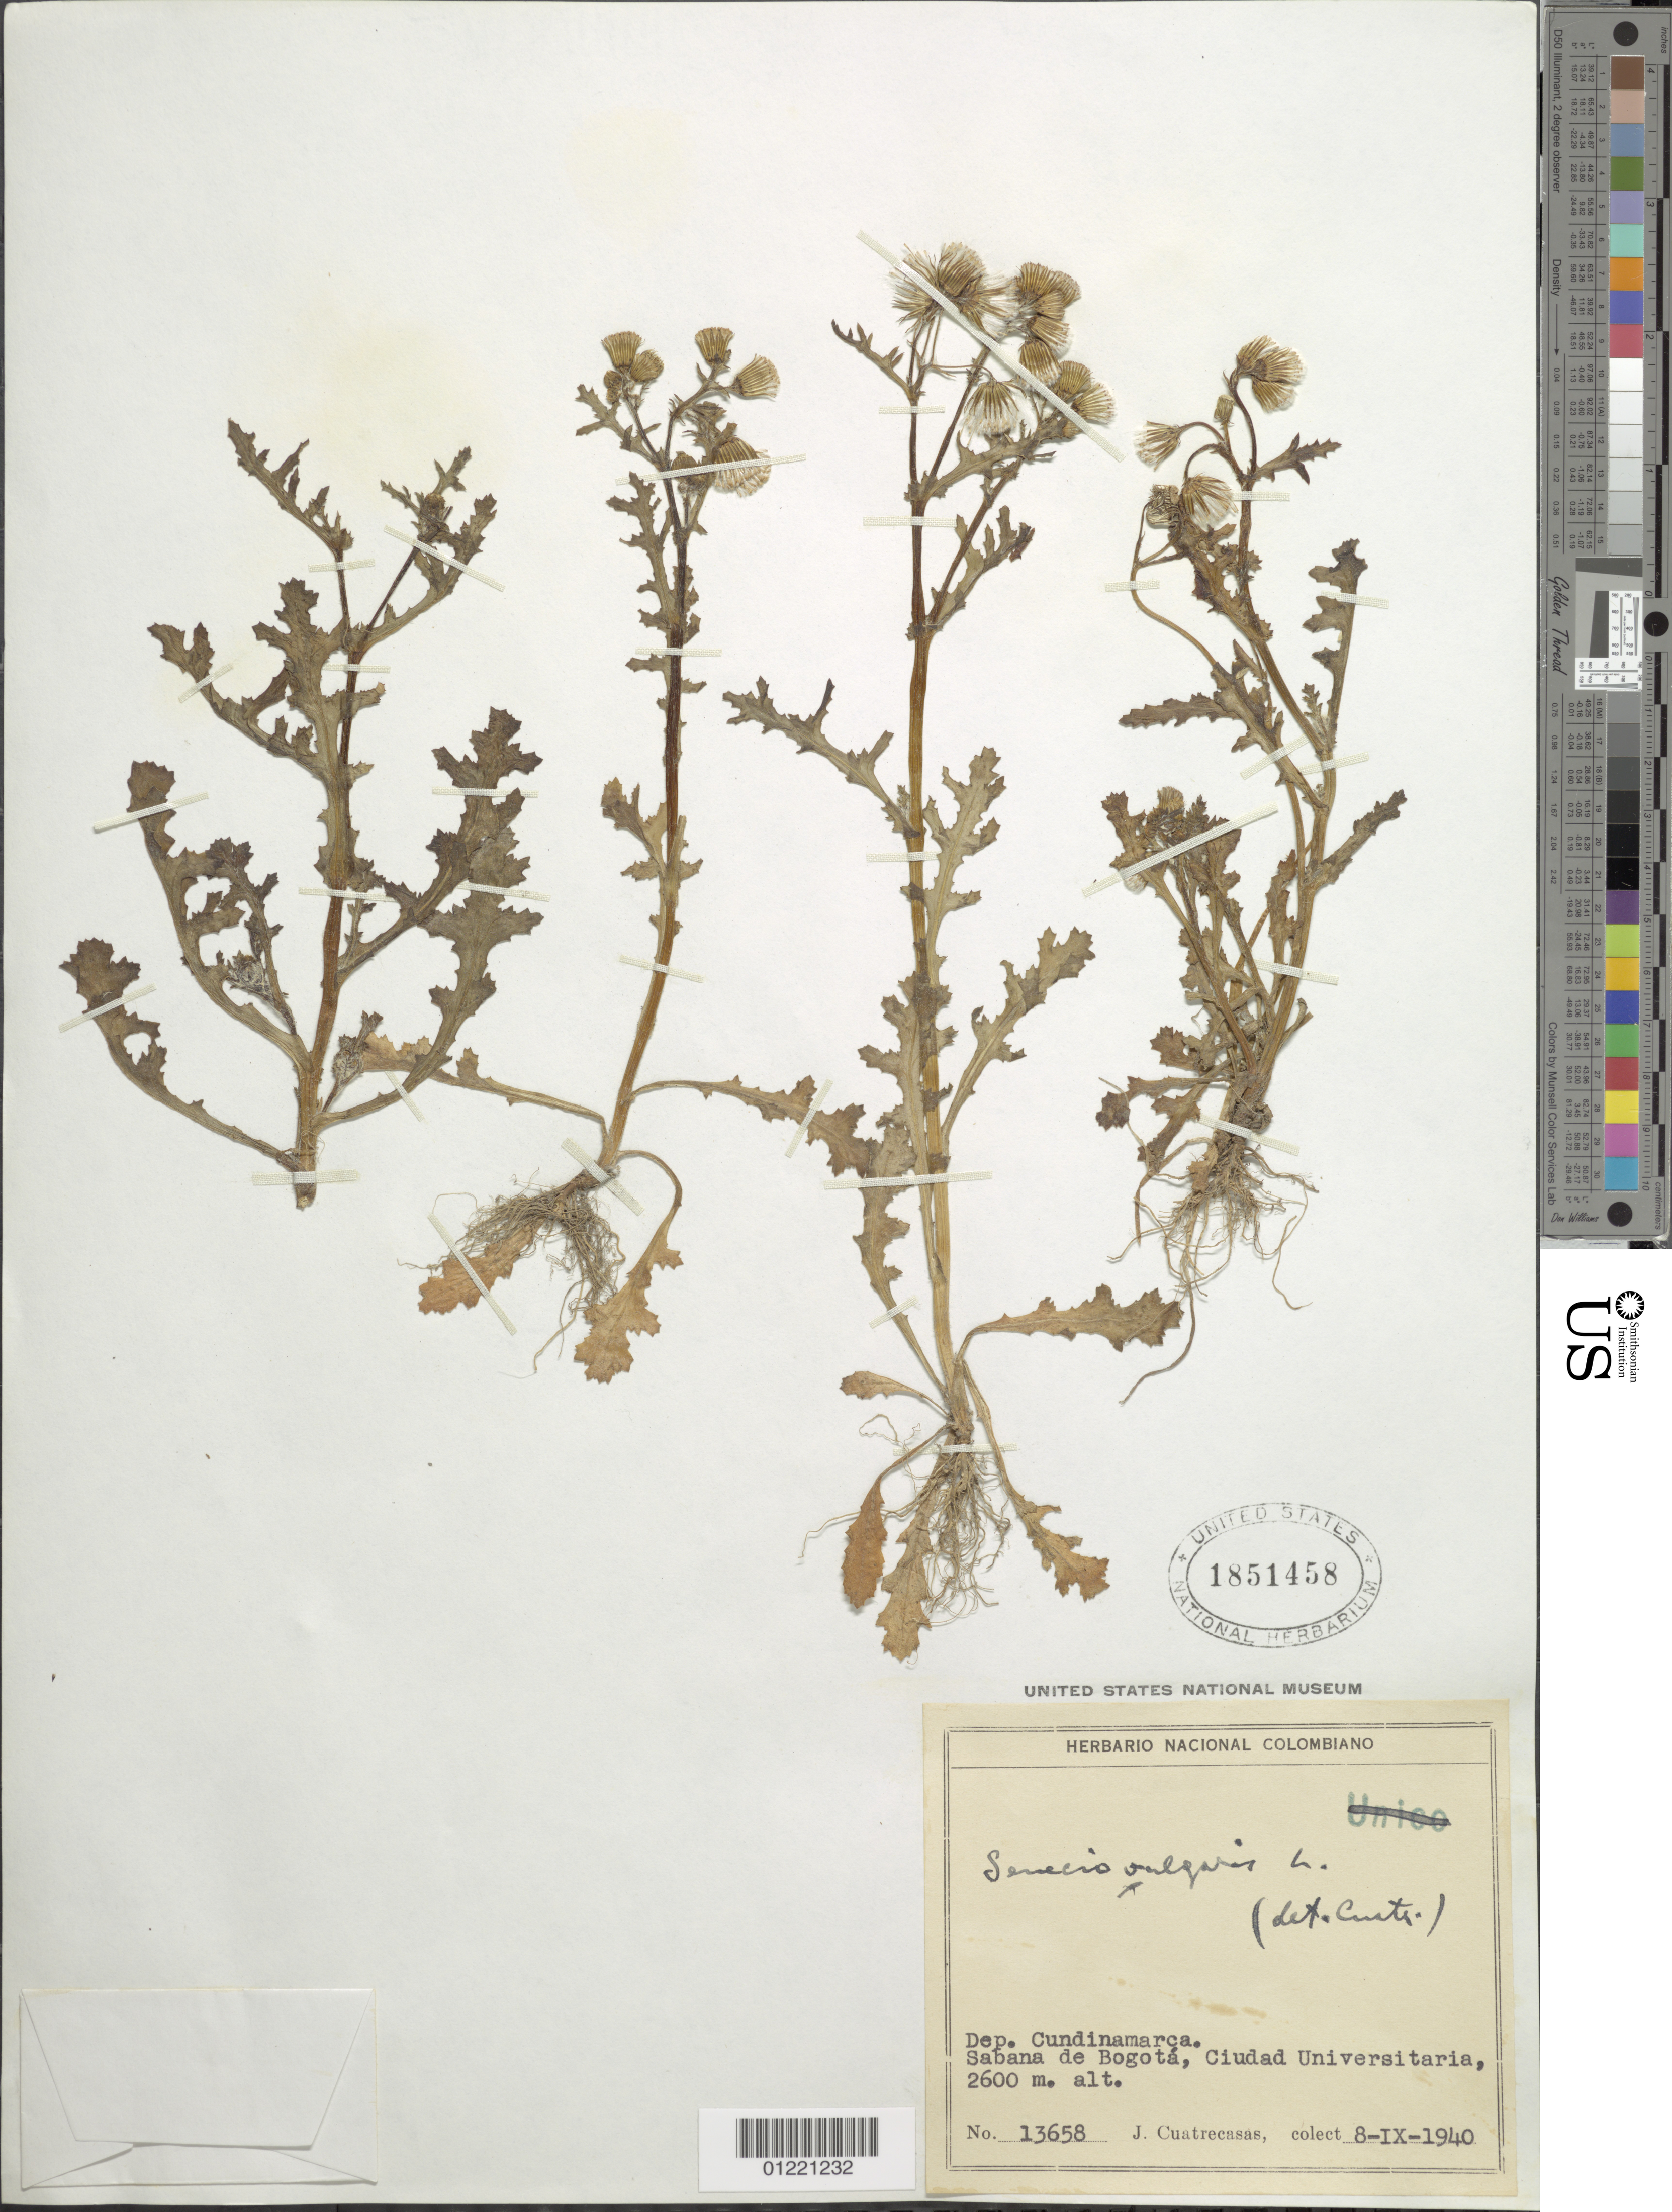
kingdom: Plantae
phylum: Tracheophyta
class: Magnoliopsida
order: Asterales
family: Asteraceae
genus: Senecio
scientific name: Senecio vulgaris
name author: L.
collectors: J. Cuatrecasas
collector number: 13658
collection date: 1940-09-08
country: Colombia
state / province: Cundinamarca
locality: Ciudad Universitaria. Sabana de Bogota.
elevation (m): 2600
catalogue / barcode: US 1851458